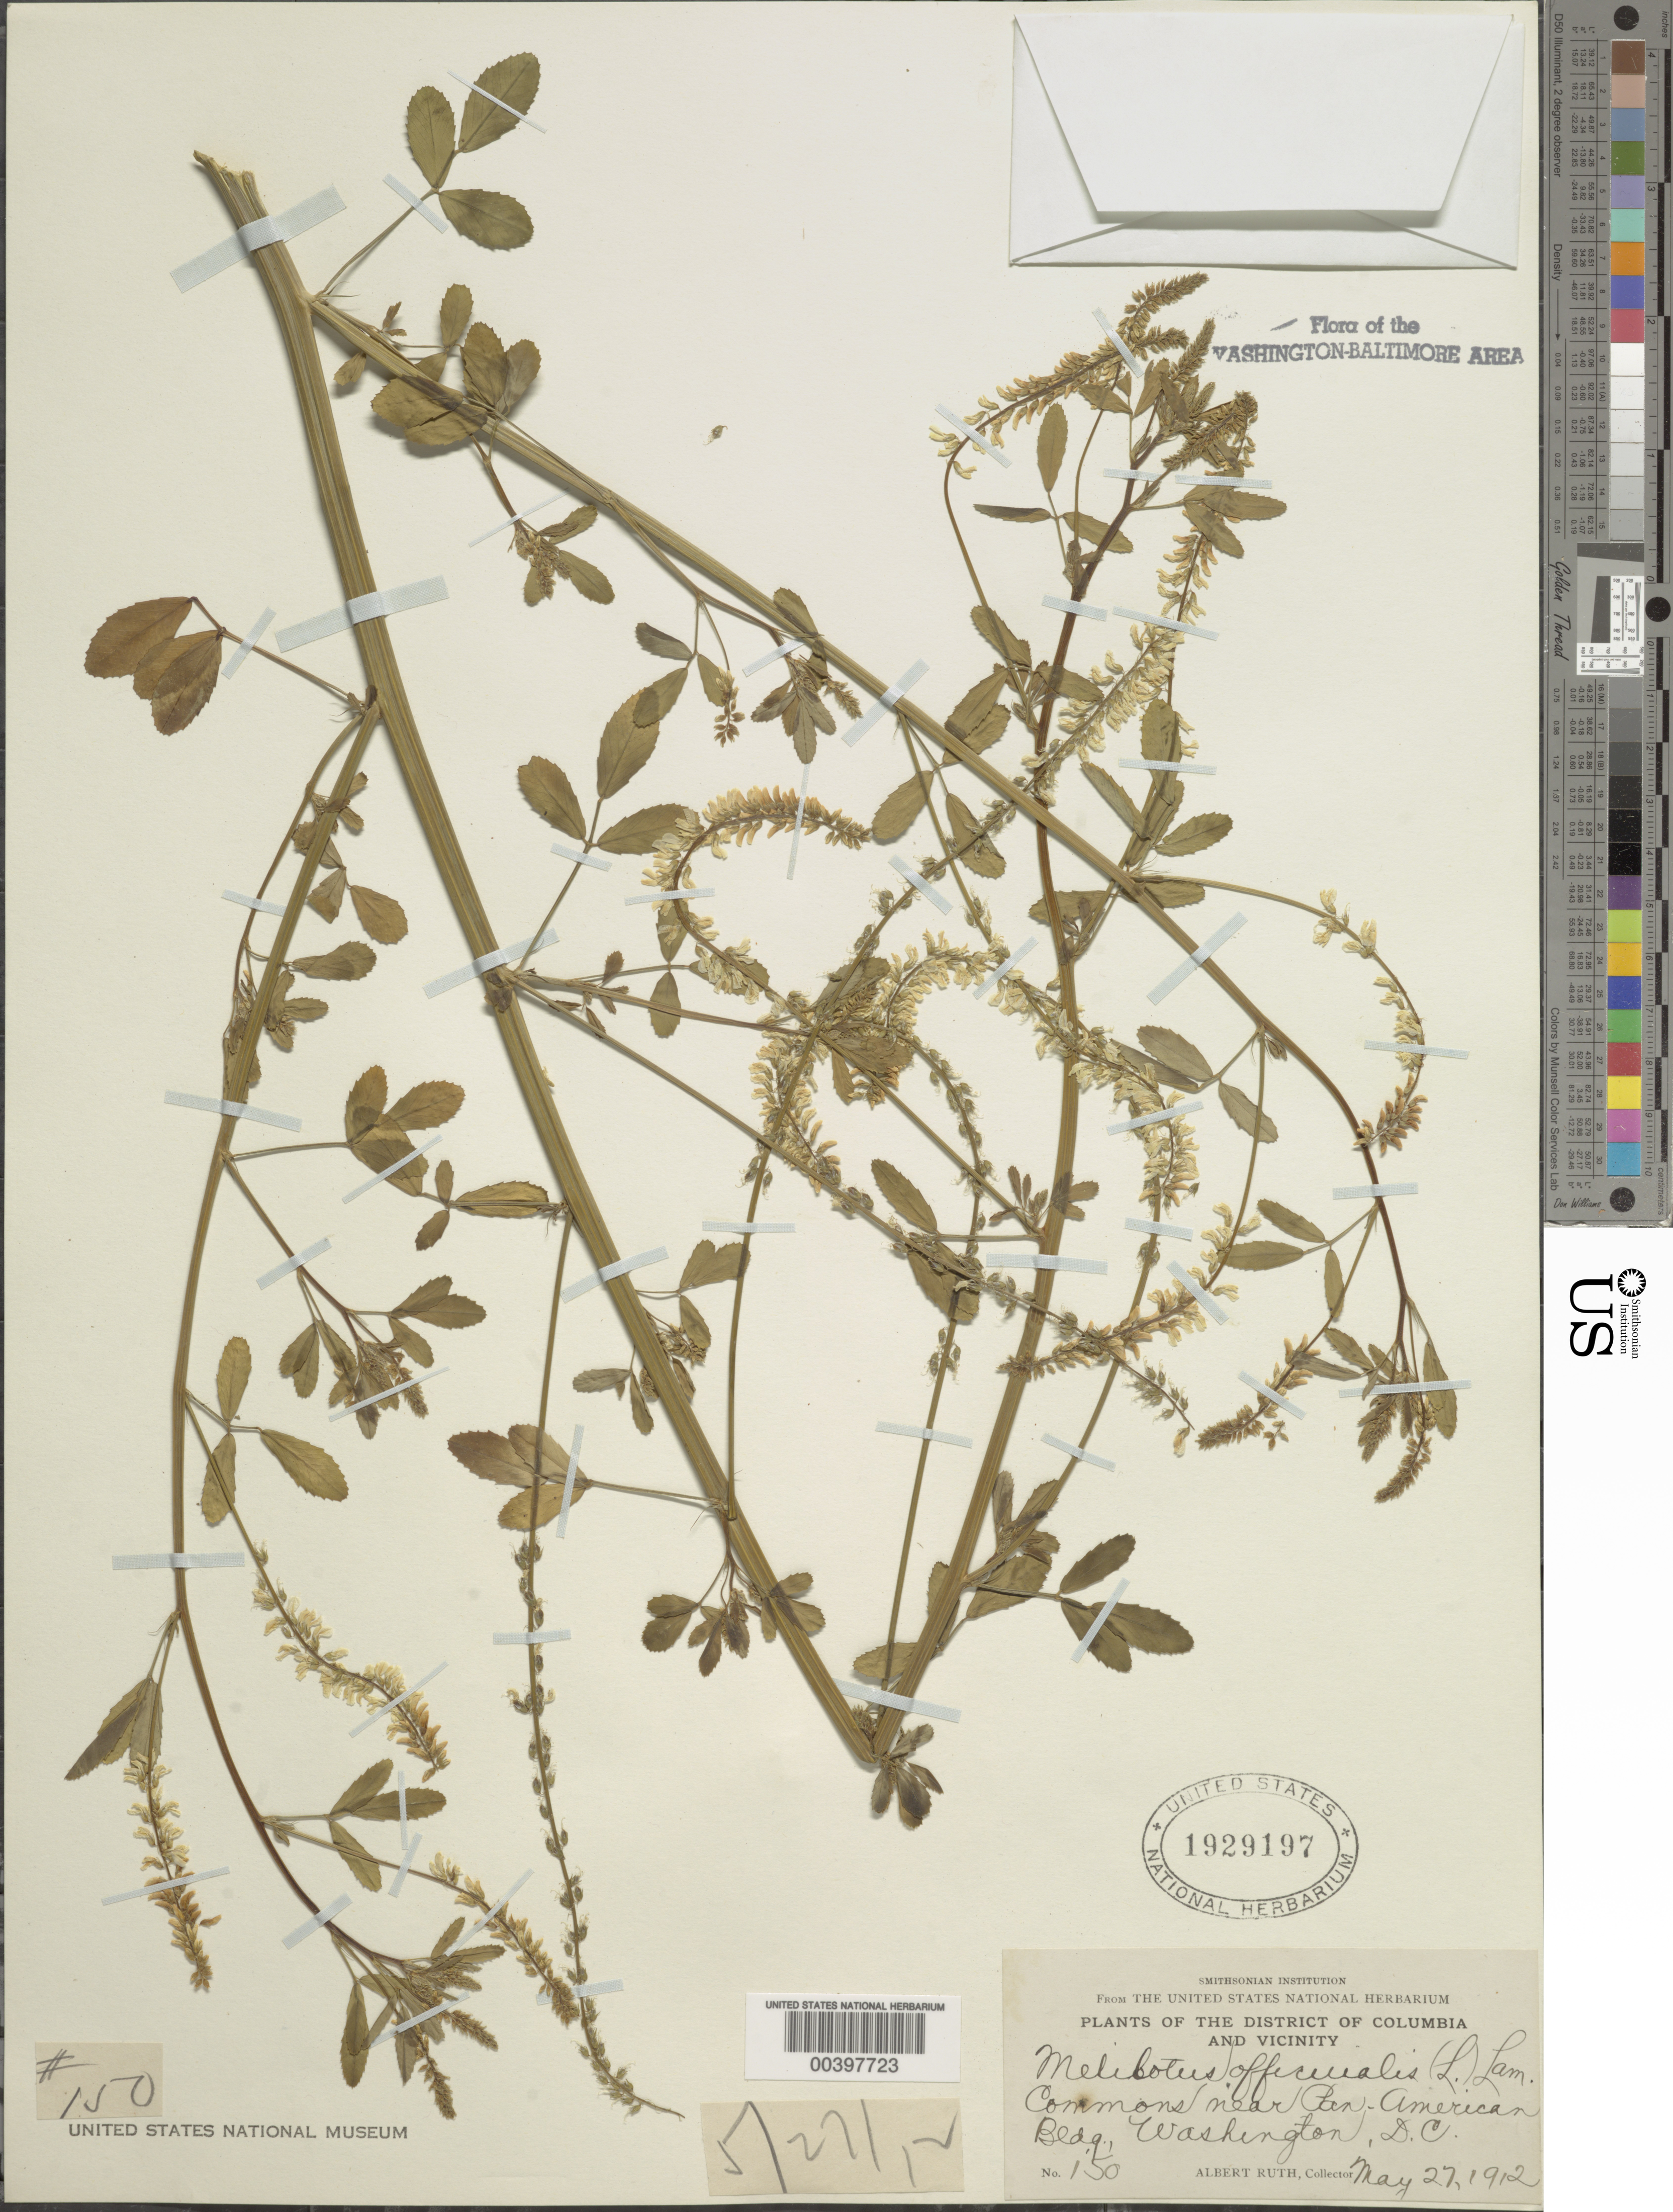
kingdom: Plantae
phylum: Tracheophyta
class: Magnoliopsida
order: Fabales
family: Fabaceae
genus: Melilotus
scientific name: Melilotus officinalis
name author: (L.) Lam.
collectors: A. Ruth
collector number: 150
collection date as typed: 27 May 1912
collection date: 1912-05-27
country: United States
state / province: District of Columbia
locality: Pan-american Building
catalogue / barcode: US 1929197